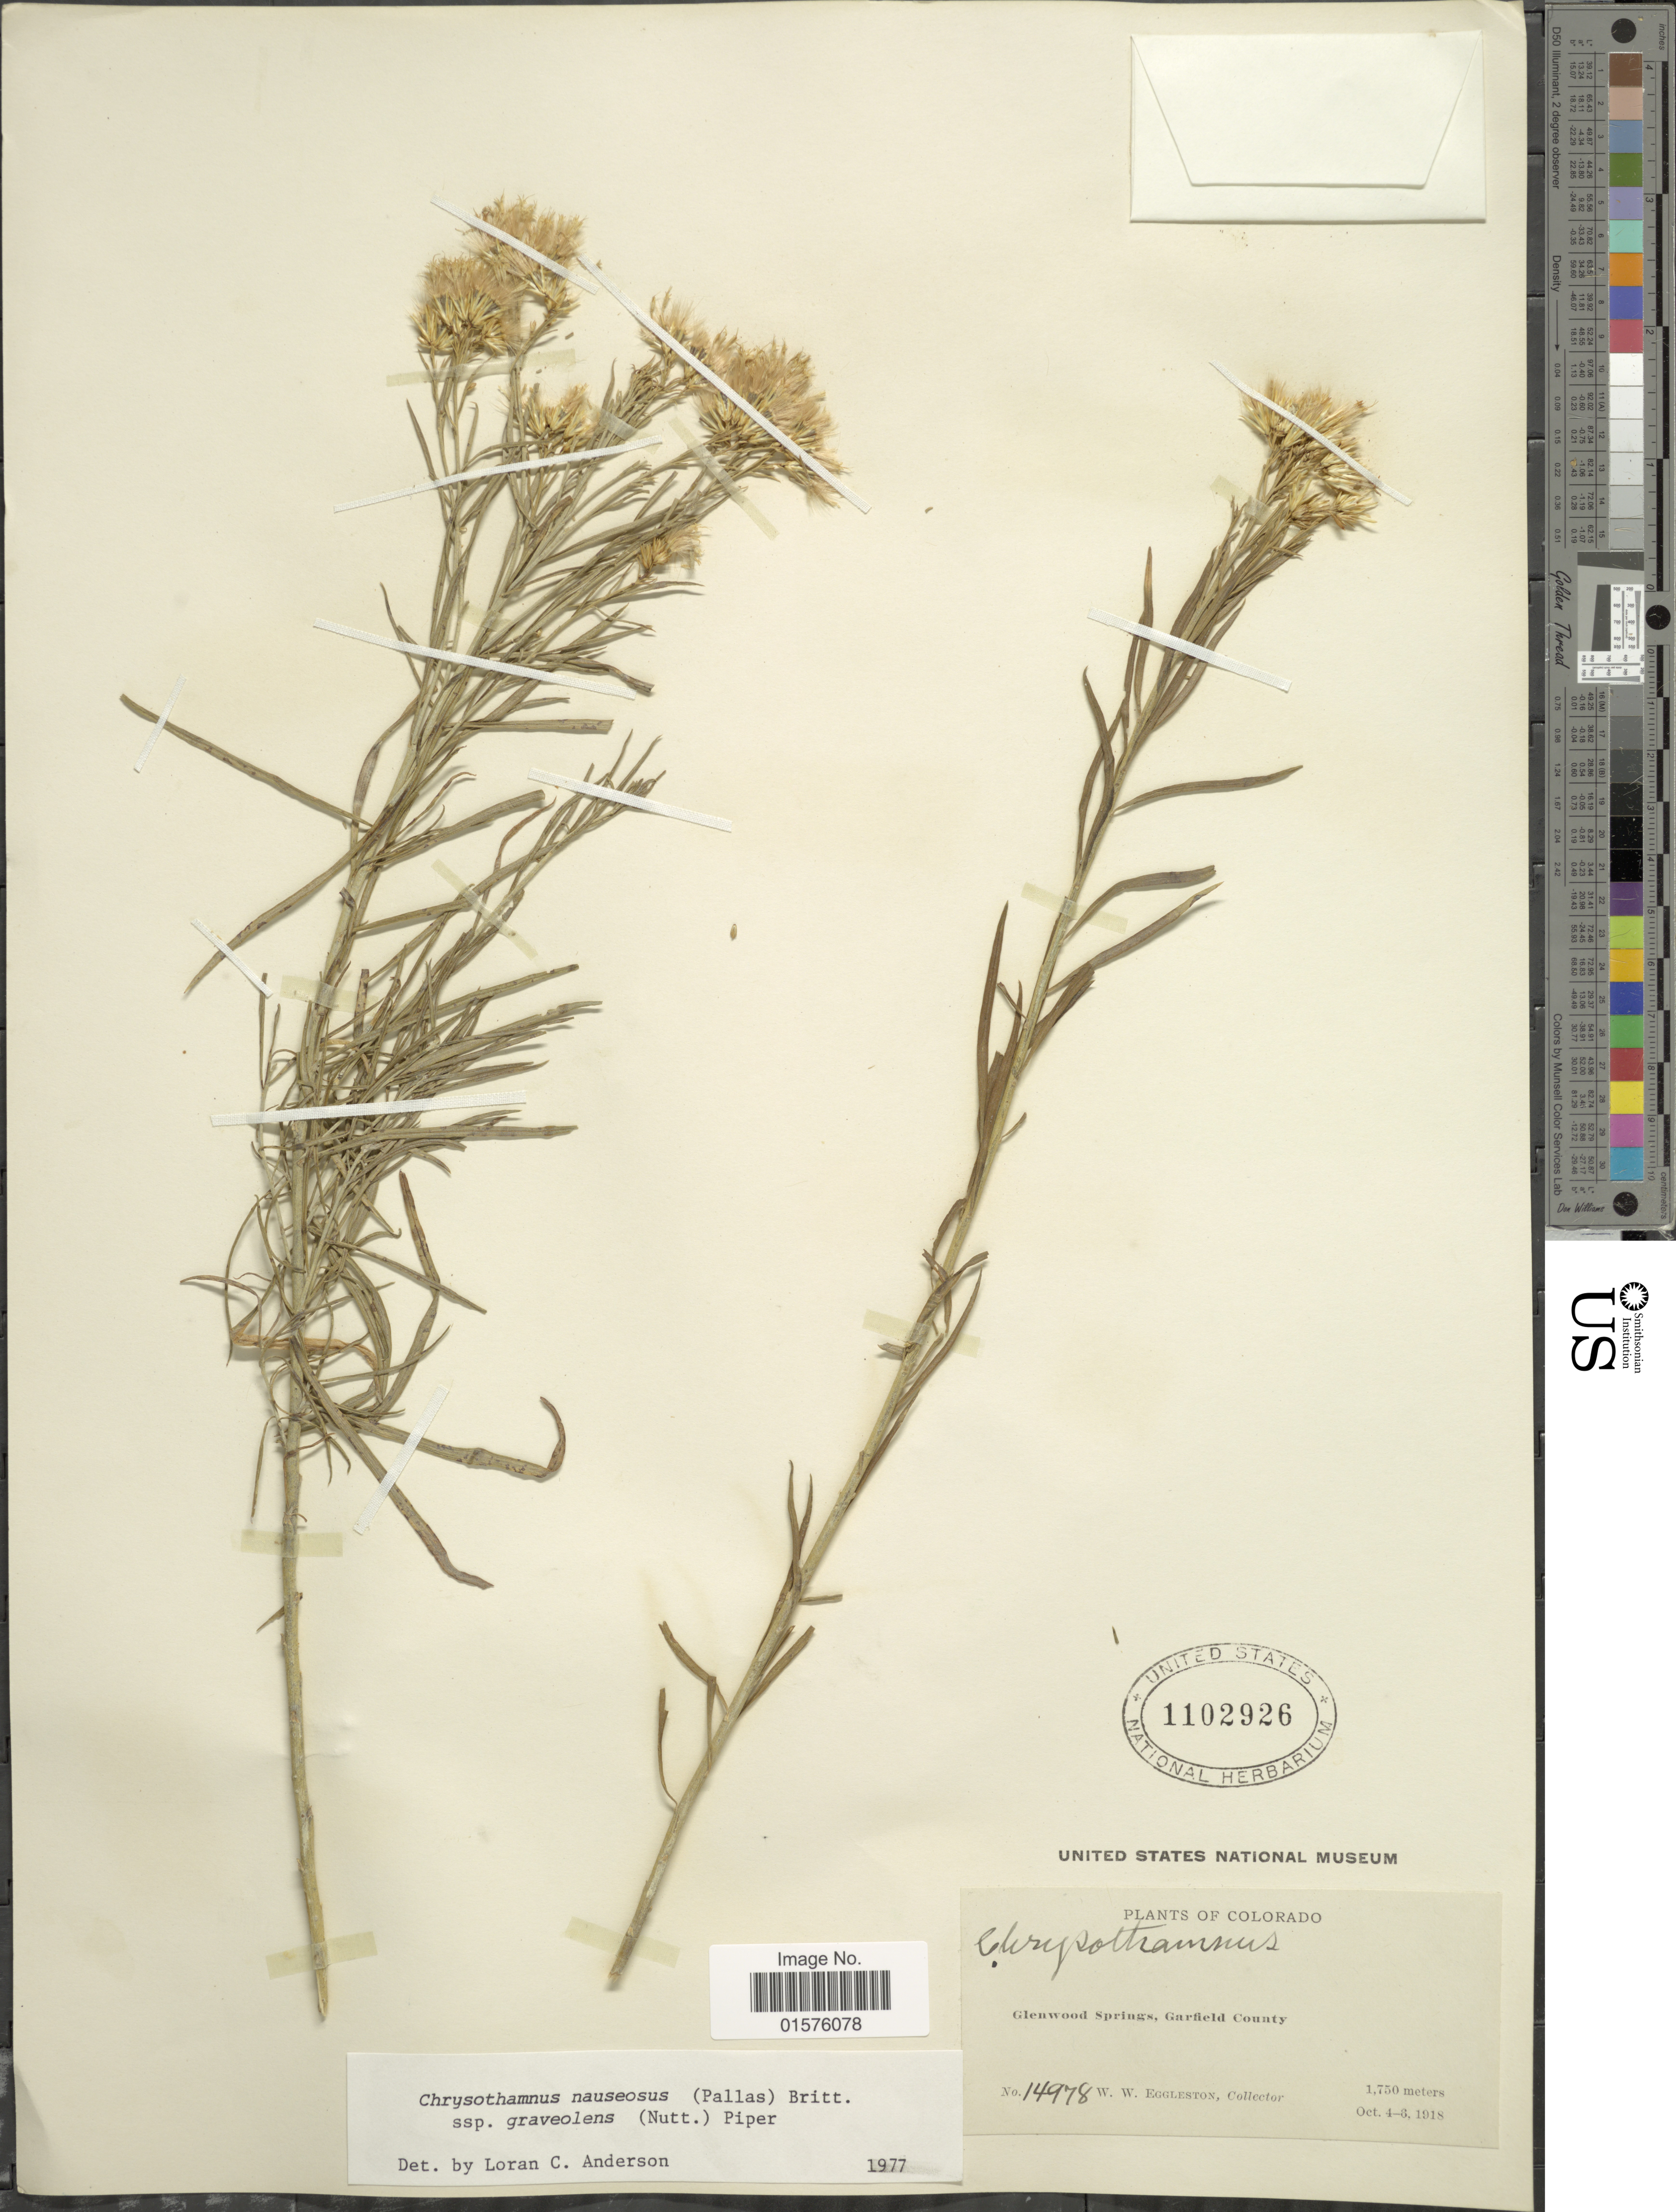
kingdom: Plantae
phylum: Tracheophyta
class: Magnoliopsida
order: Asterales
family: Asteraceae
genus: Ericameria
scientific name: Ericameria nauseosa var. graveolens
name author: (Nutt.) Reveal & Schuyler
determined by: Urbatsch, Lowell E., Curator (LSU), Louisiana State University (UNITED STATES)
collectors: W. W. Eggleston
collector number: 14978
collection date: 1918-10-04/1918-10-08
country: United States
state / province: Colorado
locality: Glenwood Springs, Garfield County.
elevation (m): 1750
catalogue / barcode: US 1102926